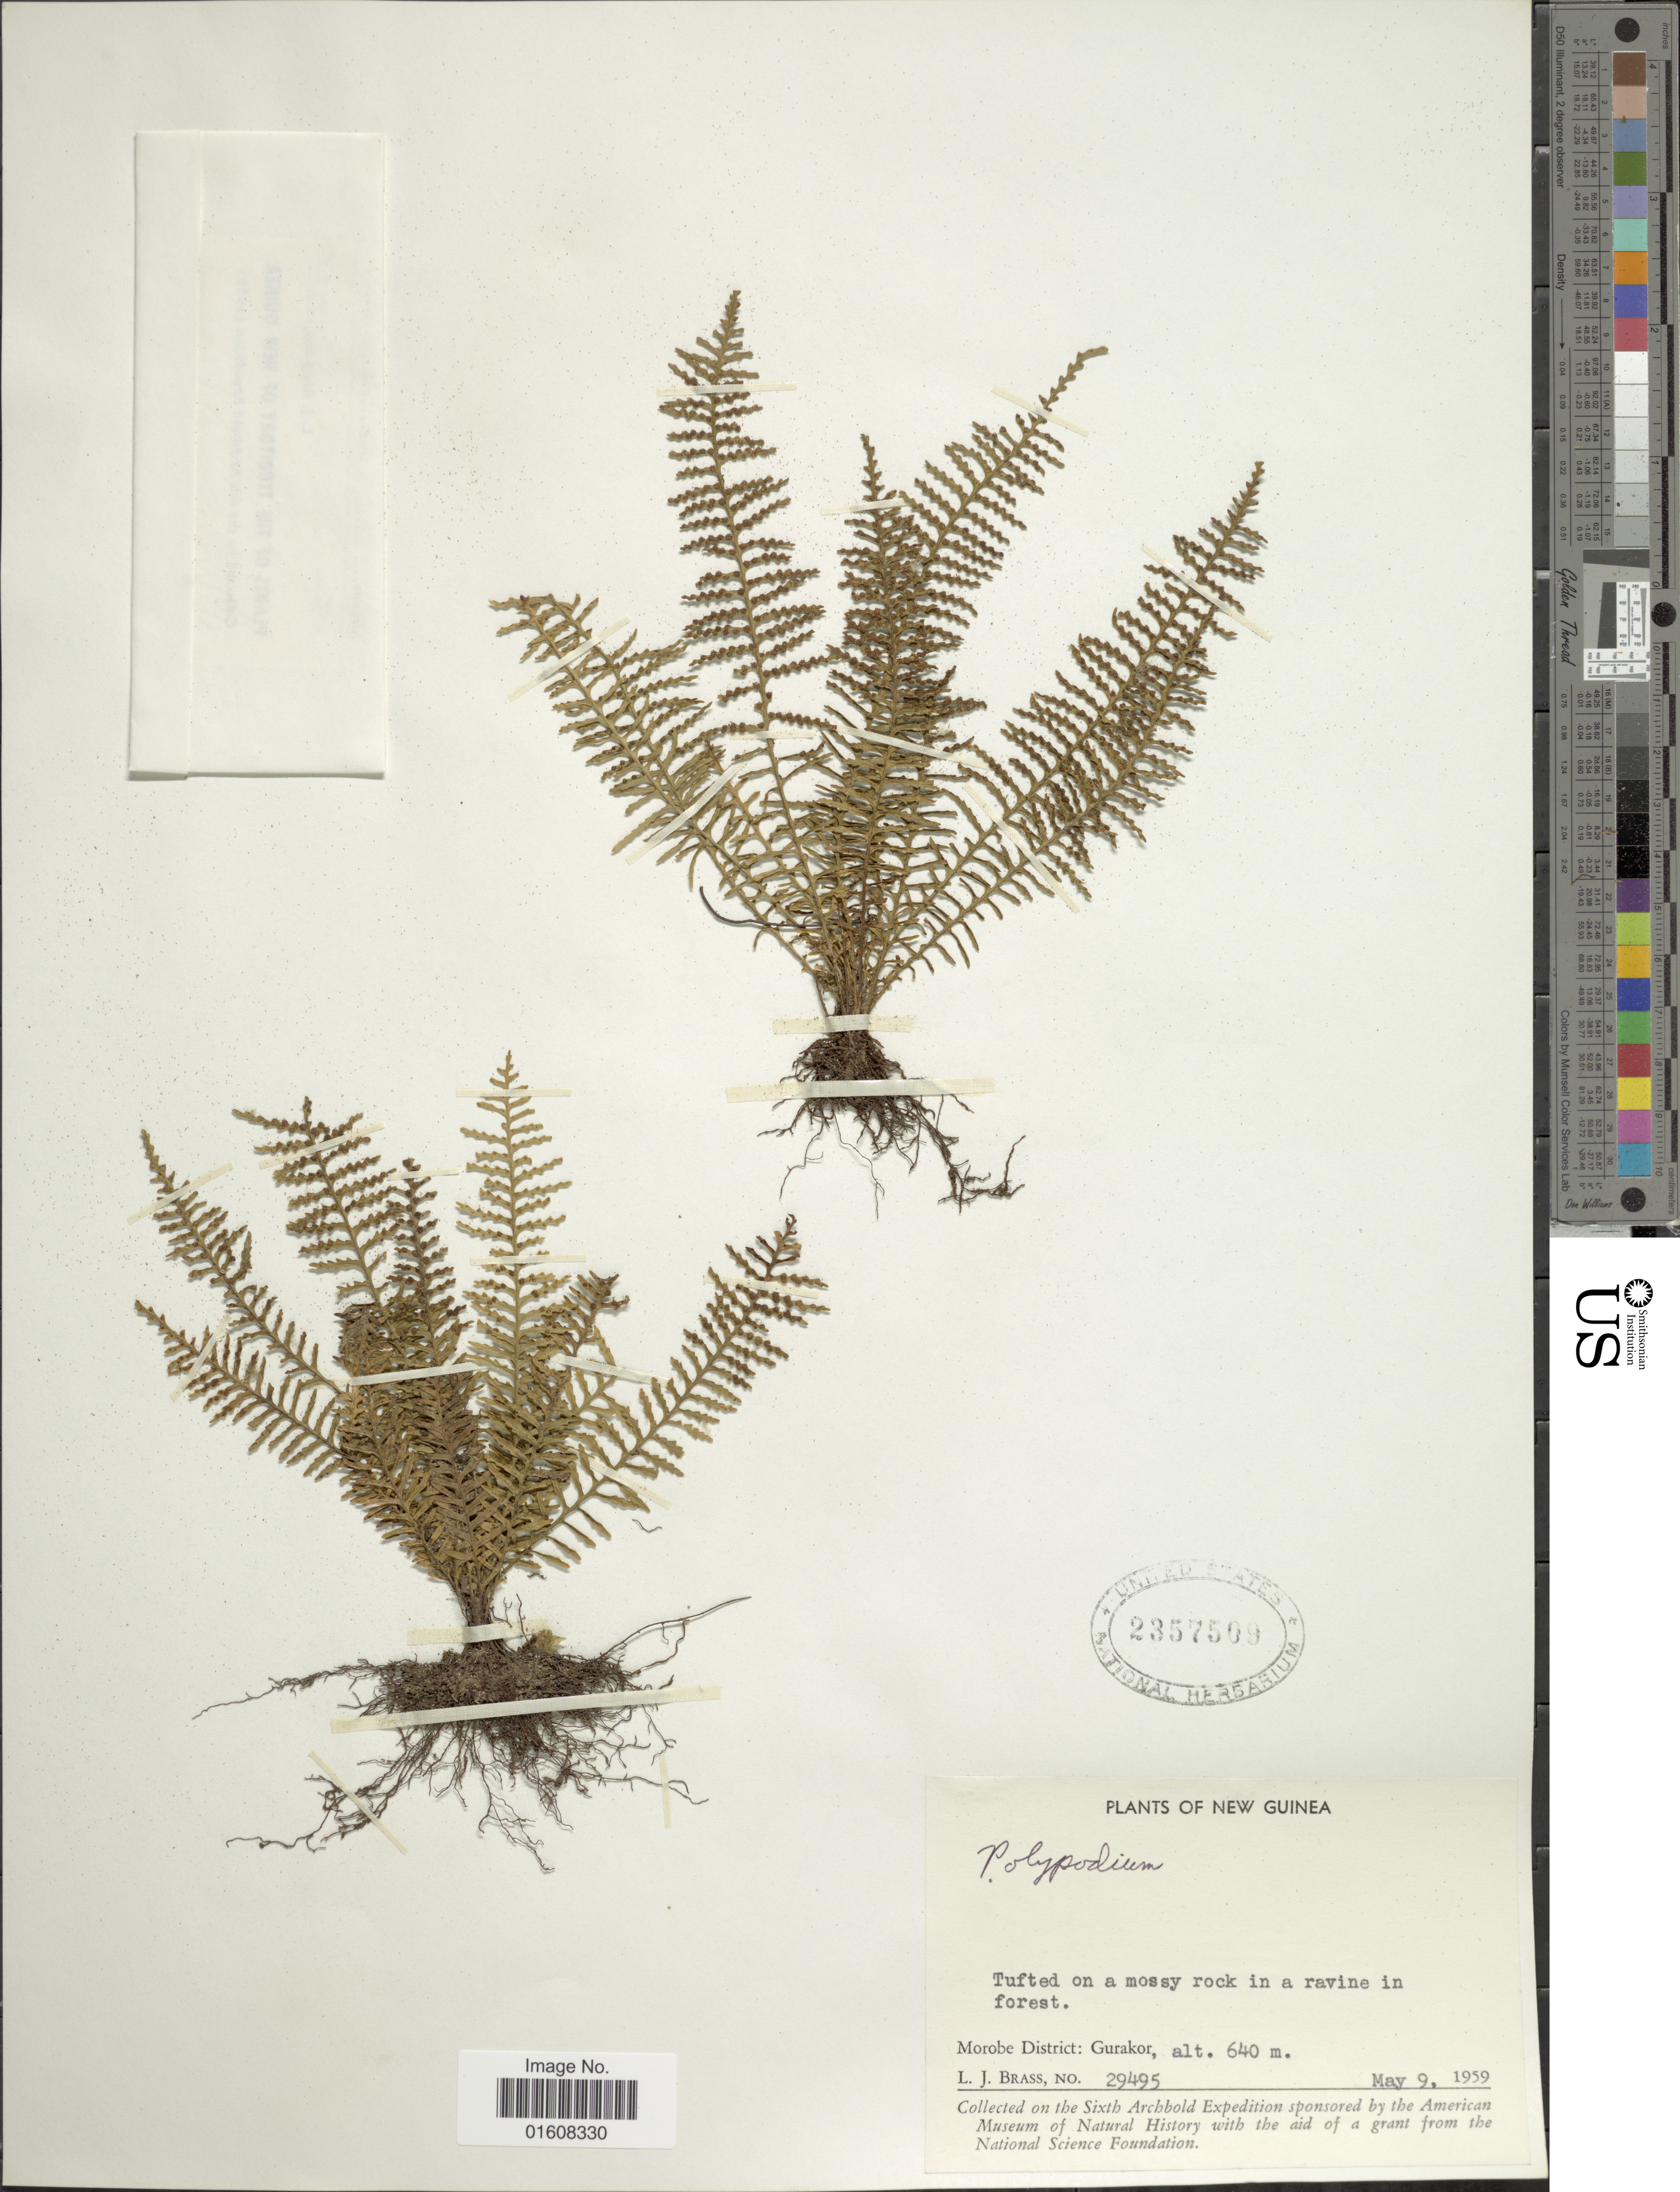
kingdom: Plantae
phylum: Tracheophyta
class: Polypodiopsida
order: Polypodiales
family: Polypodiaceae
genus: Grammitis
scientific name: Grammitis sp.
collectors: L. J. Brass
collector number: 29495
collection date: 1959-05-09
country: Papua New Guinea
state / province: Morobe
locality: New Guinea. Gurakor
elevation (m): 640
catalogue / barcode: US 2357509